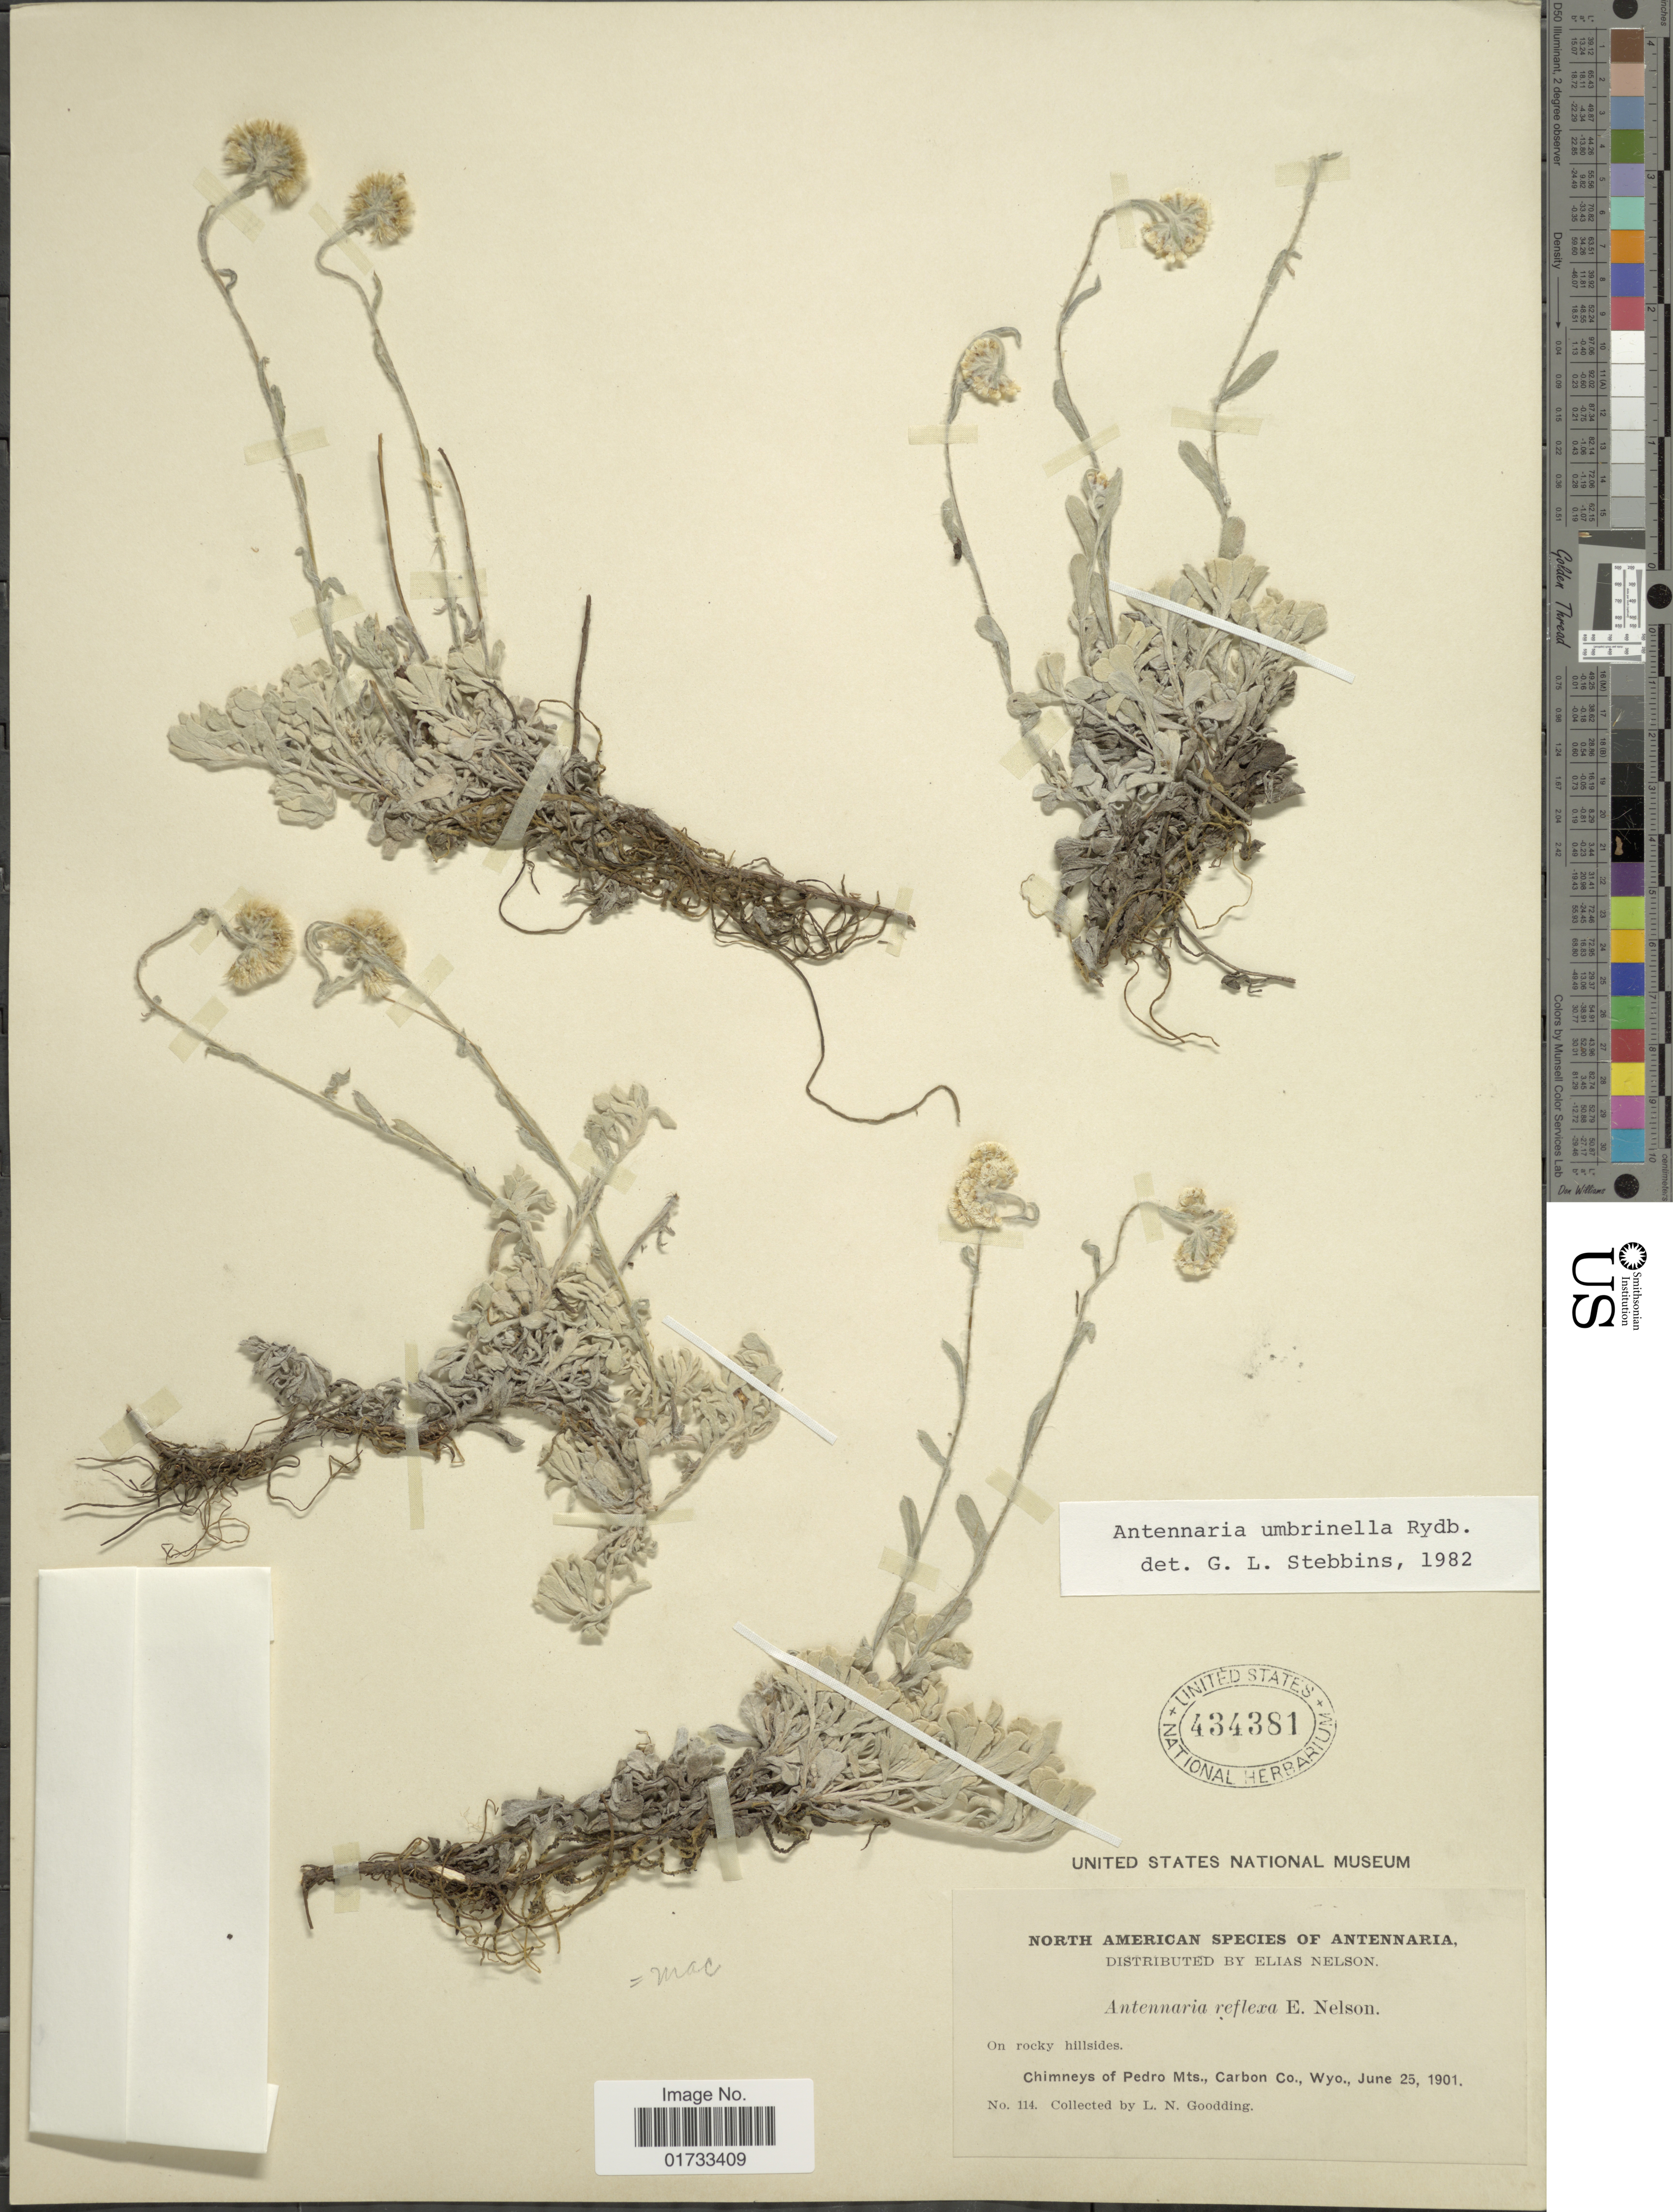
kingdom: Plantae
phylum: Tracheophyta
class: Magnoliopsida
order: Asterales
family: Asteraceae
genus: Antennaria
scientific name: Antennaria umbrinella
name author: Rydb.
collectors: L. N. Goodding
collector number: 114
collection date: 1901-06-25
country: United States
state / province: Wyoming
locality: North America, on rocky hillsides, Chimneys of Pedro Mts., Carbon Co.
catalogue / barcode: US 434381